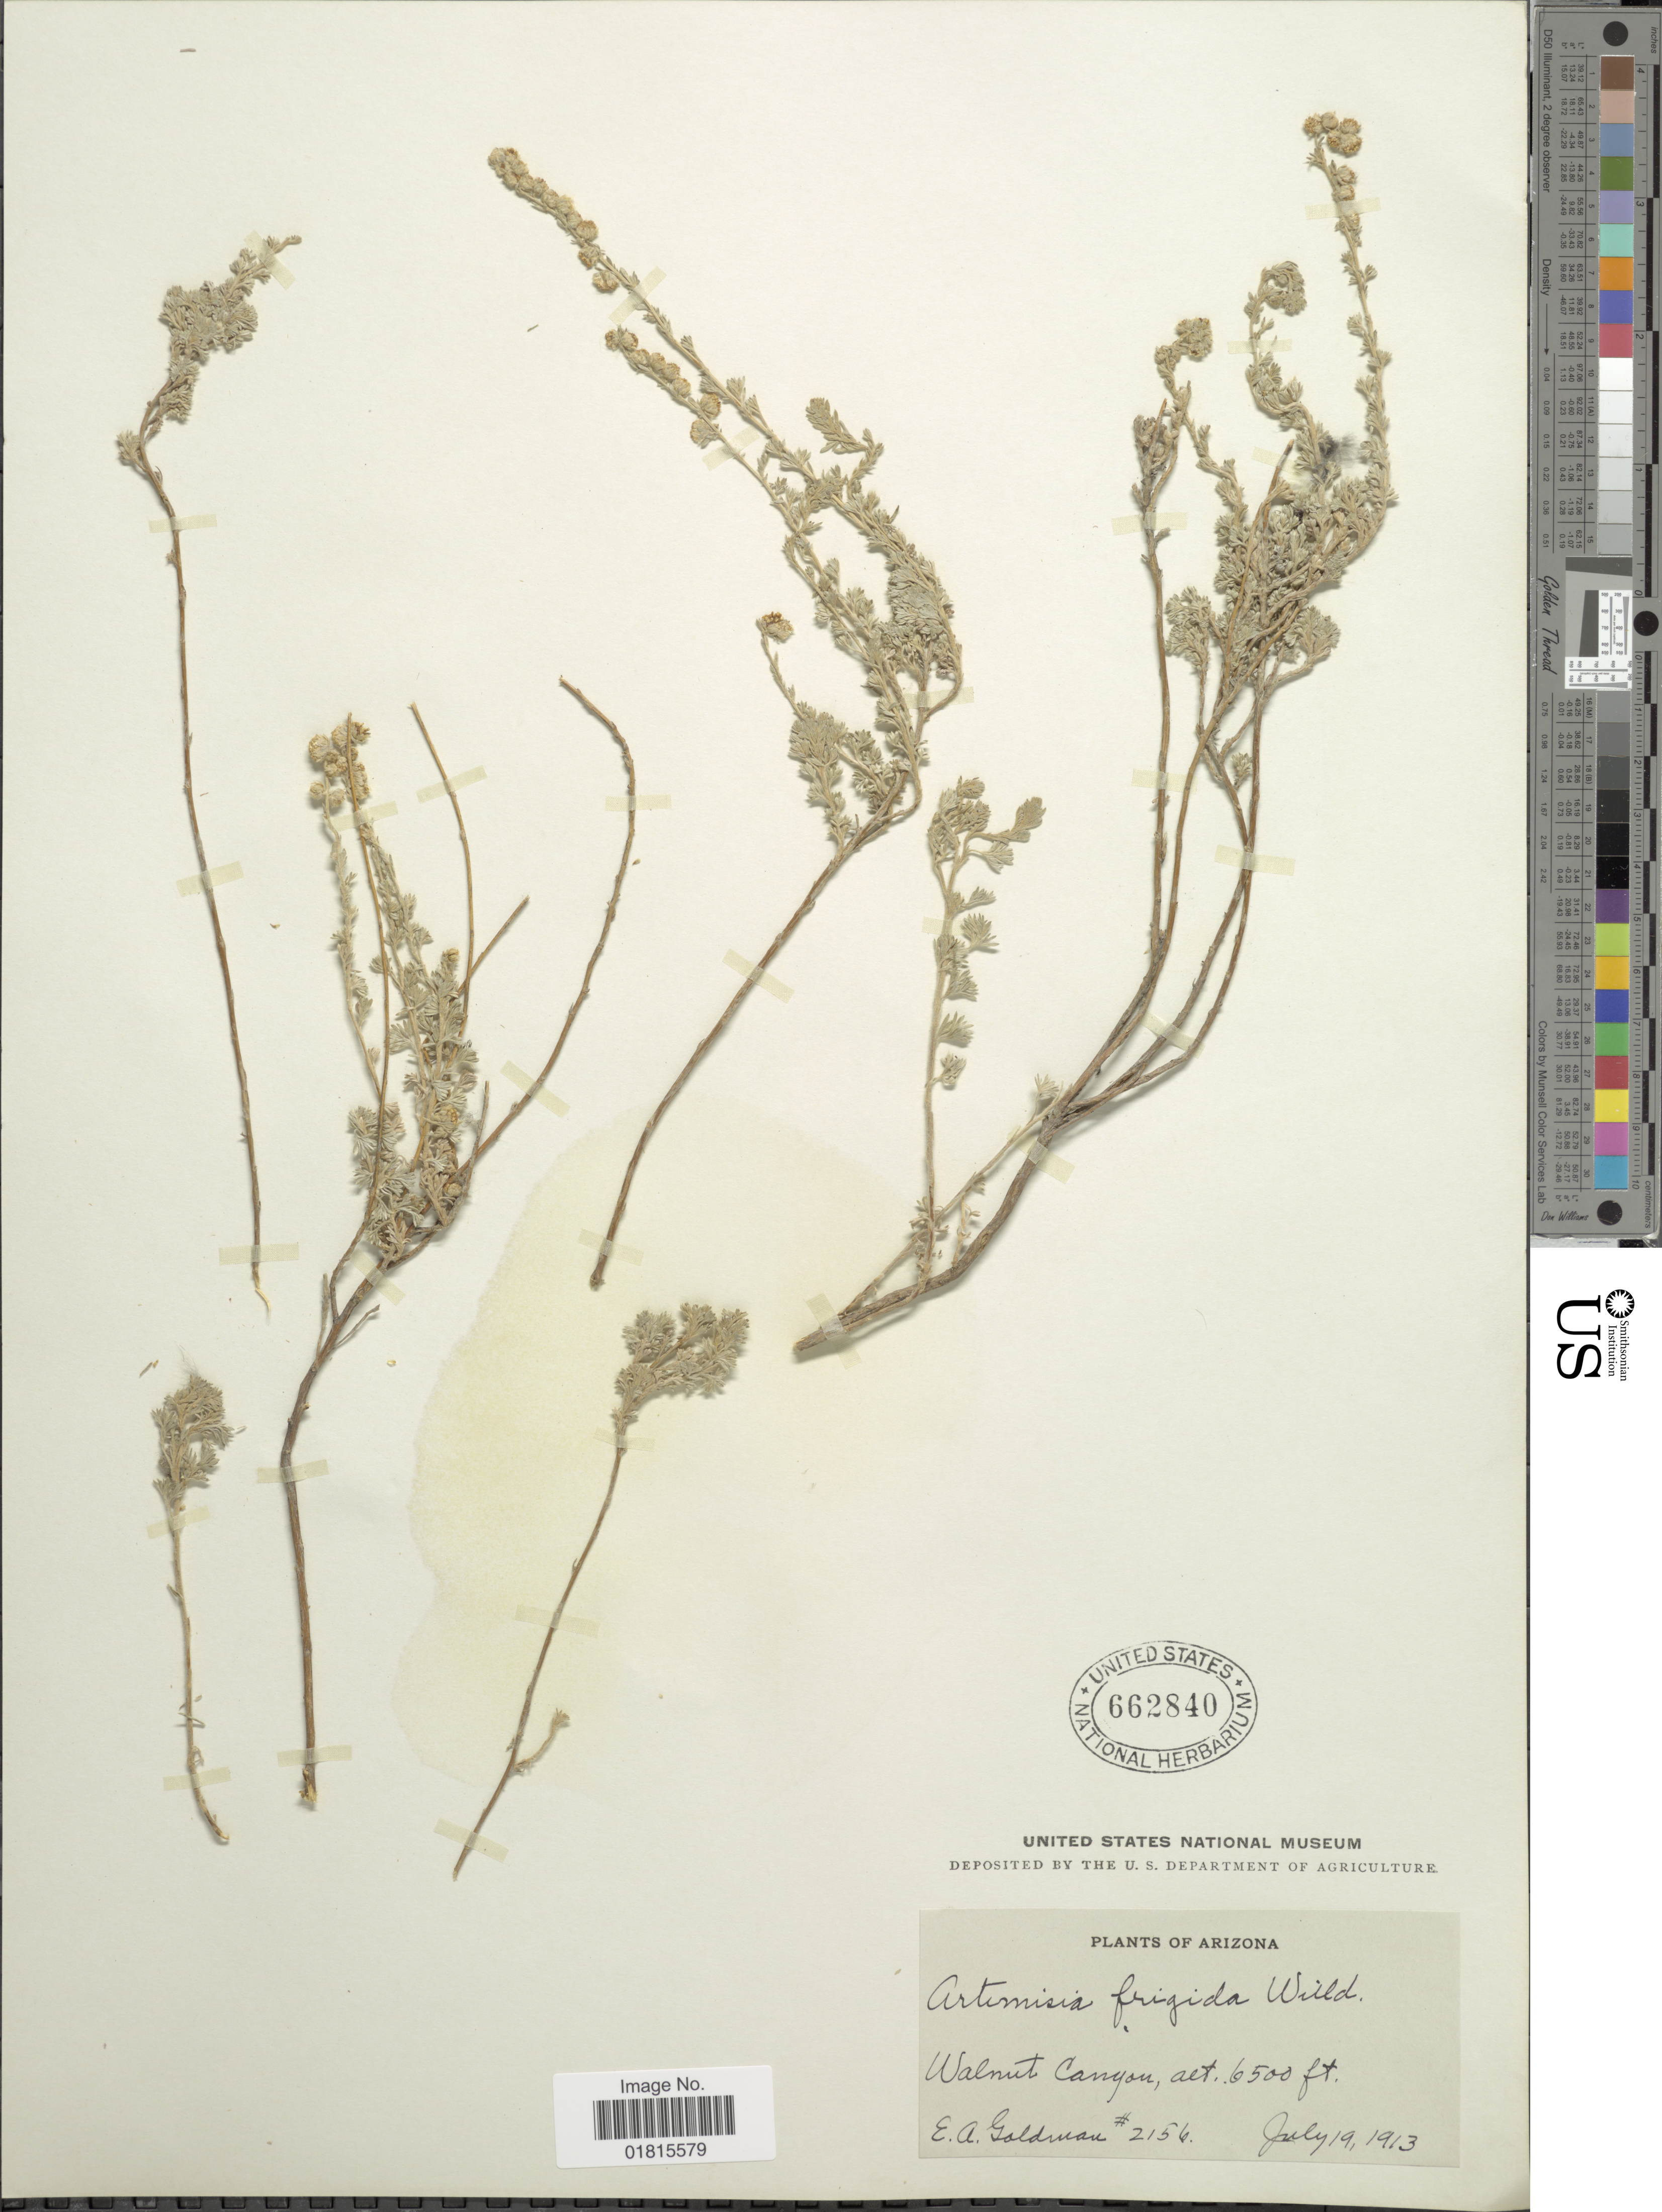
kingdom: Plantae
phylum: Tracheophyta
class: Magnoliopsida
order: Asterales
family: Asteraceae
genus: Artemisia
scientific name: Artemisia frigida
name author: Willd.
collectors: E. A. Goldman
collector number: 2156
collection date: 1913-07-19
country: United States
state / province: Arizona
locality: Walnut Canyon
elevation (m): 1981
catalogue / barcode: US 662840